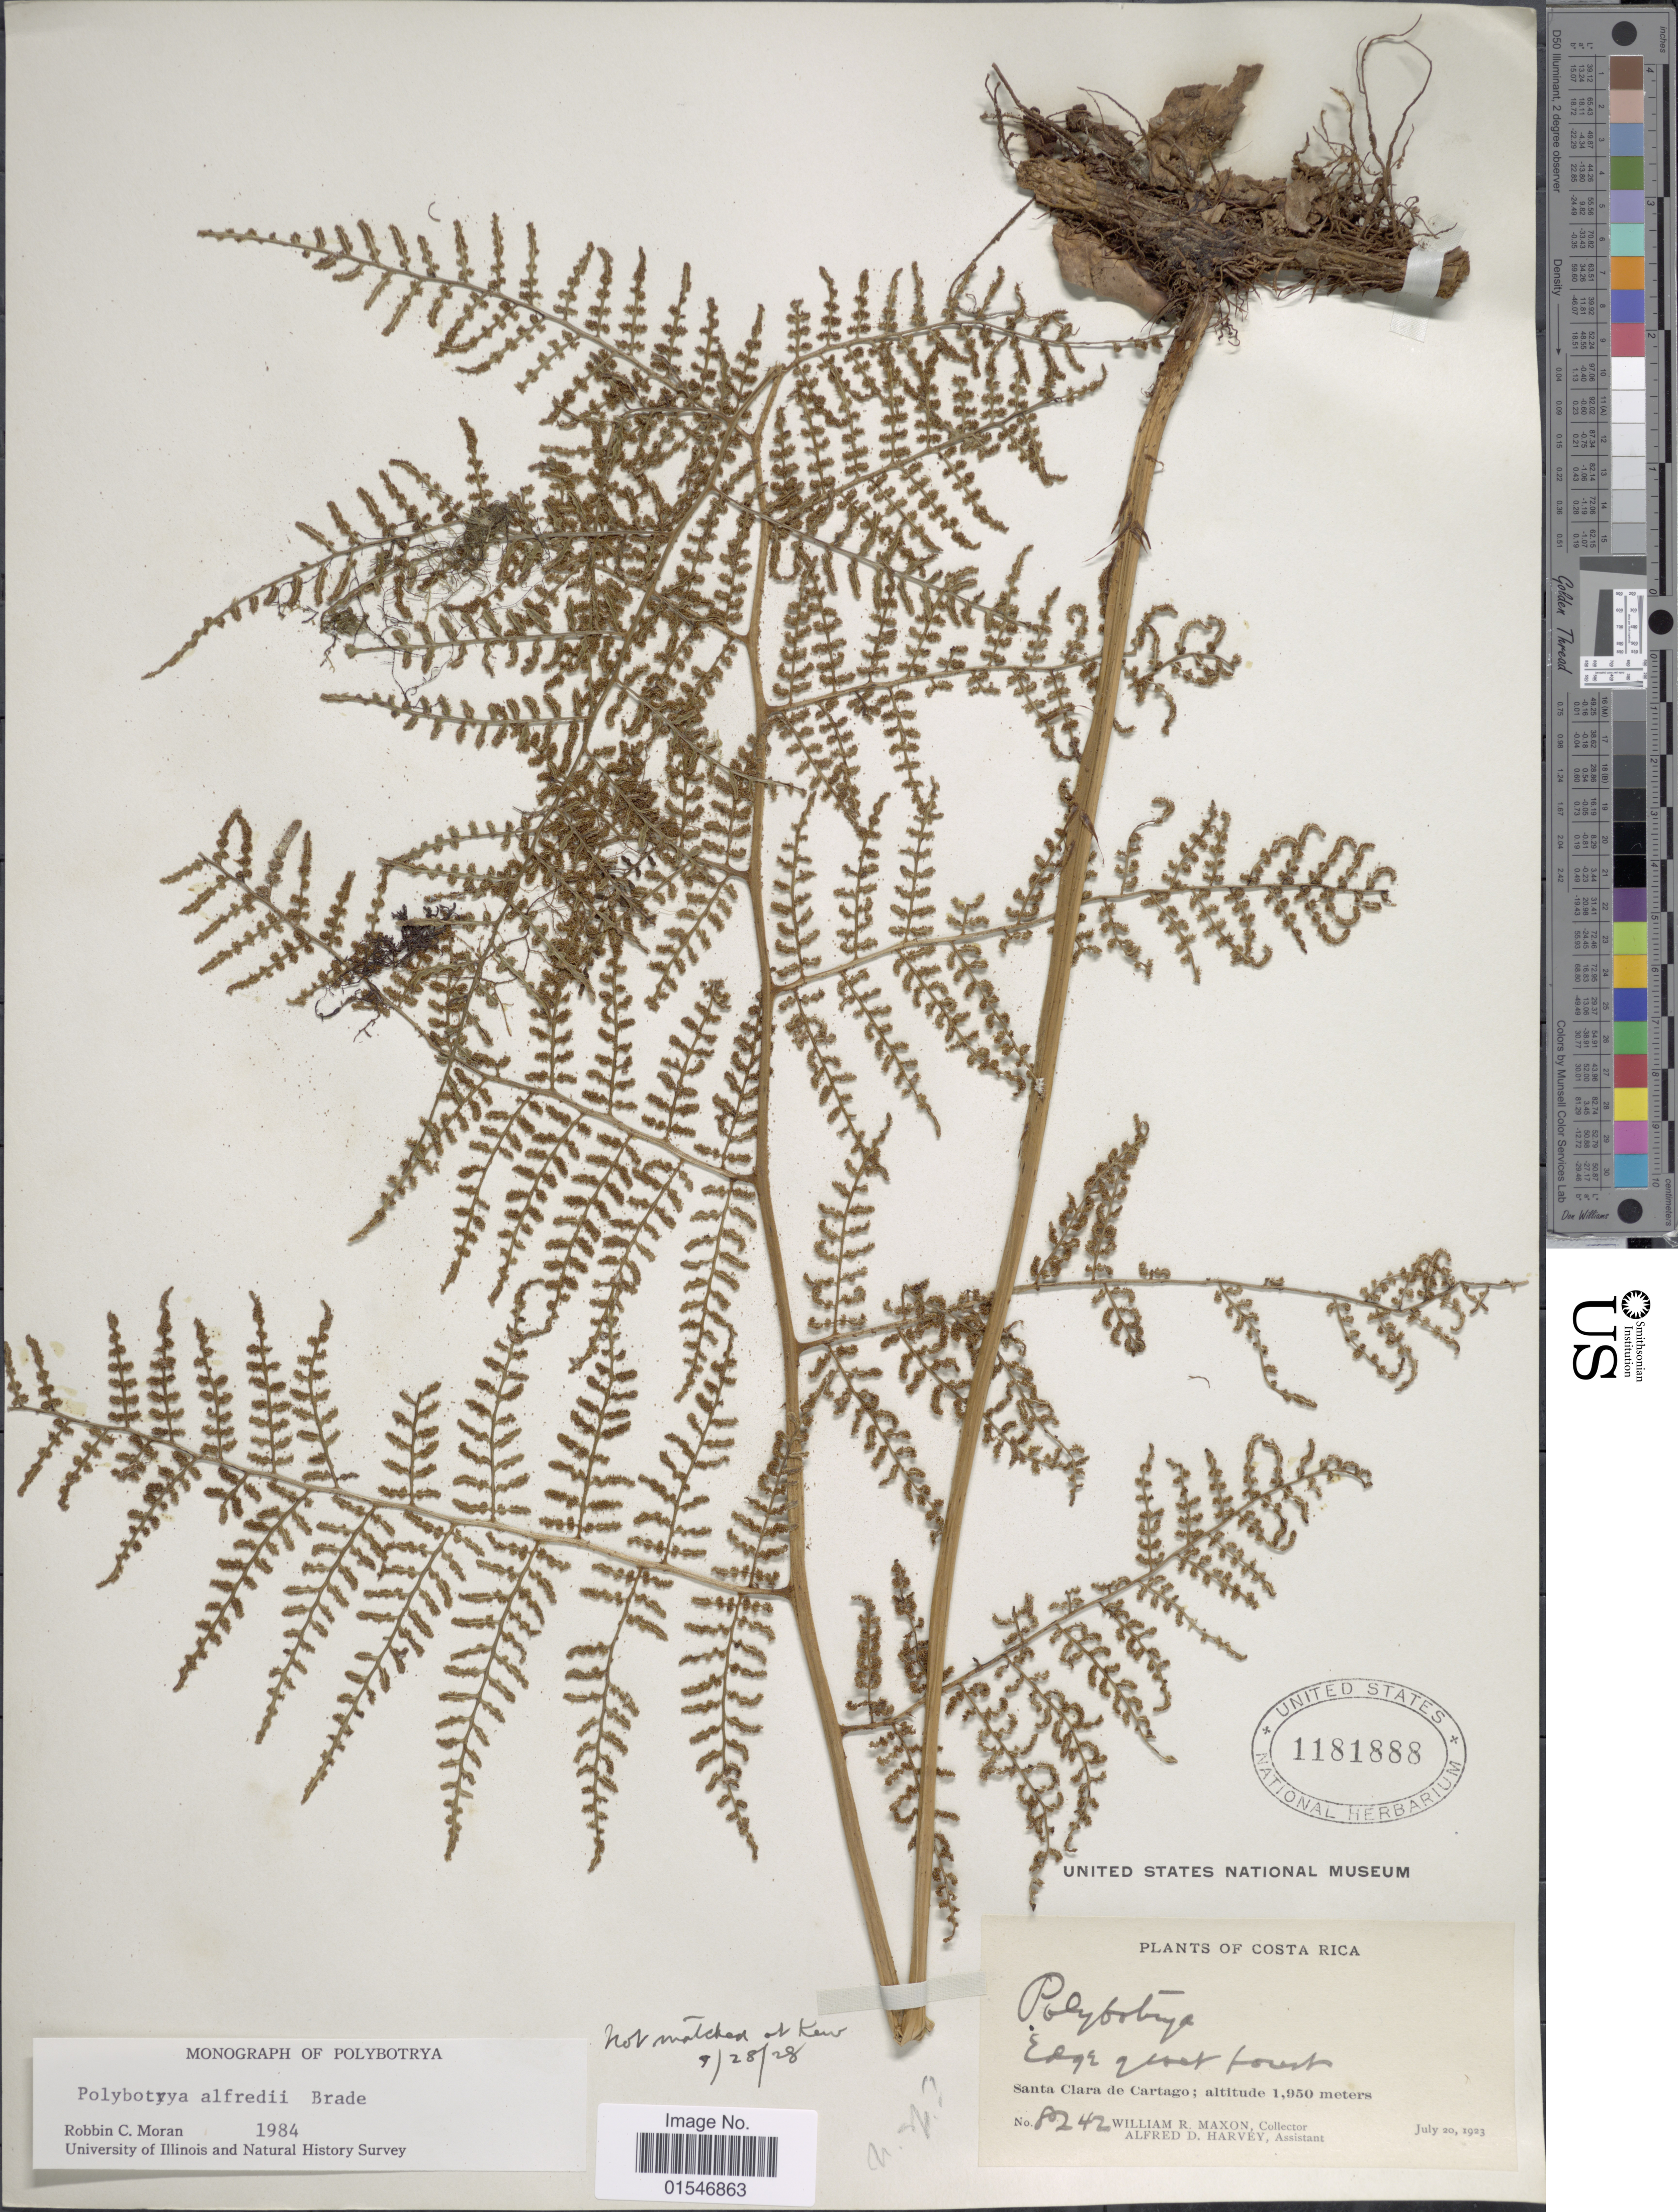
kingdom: Plantae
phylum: Tracheophyta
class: Polypodiopsida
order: Polypodiales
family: Dryopteridaceae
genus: Polybotrya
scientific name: Polybotrya alfredii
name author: Brade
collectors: W. R. Maxon & A. D. Harvey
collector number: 8242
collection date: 1923-07-20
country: Costa Rica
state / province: Cartago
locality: Santa Clara de Cartago, Costa Rica.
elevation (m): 1950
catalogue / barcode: US 1181888